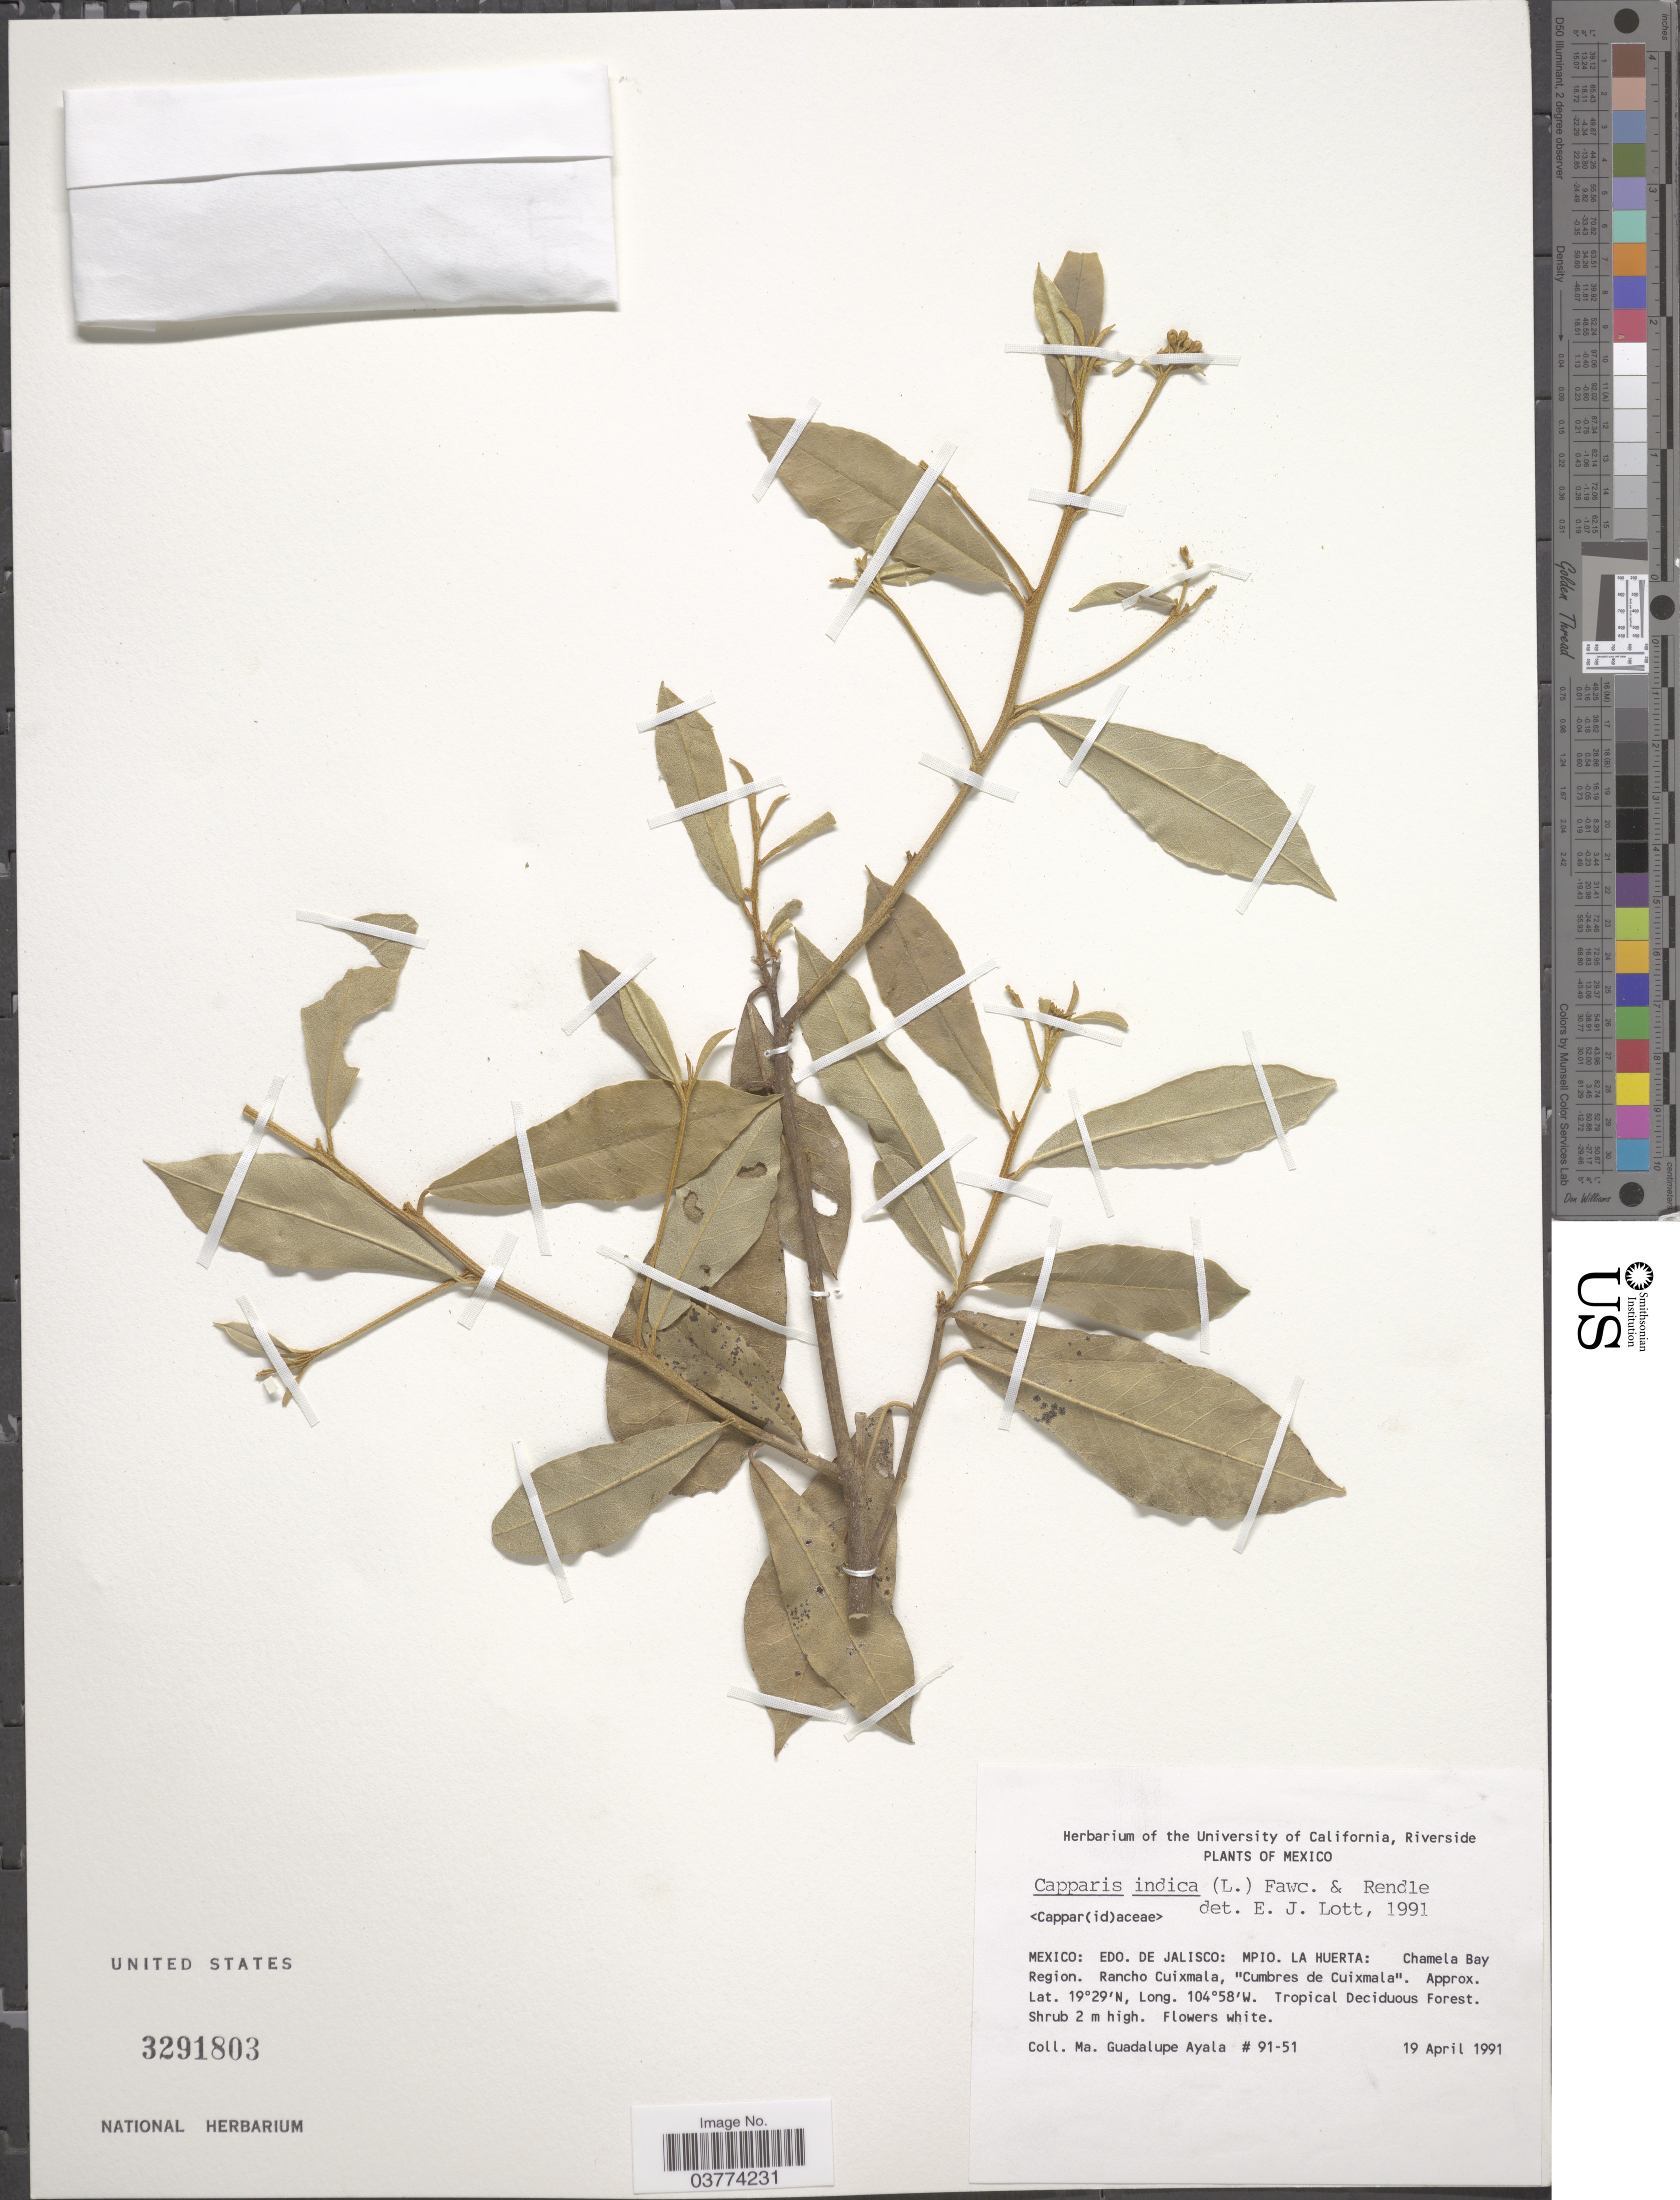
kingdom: Plantae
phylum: Tracheophyta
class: Magnoliopsida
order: Brassicales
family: Capparaceae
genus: Quadrella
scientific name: Quadrella indica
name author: (L.) Iltis & Cornejo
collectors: M. G. Ayala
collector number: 91-51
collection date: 1991-04-19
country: Mexico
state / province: Jalisco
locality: Edo. de Jalisco: Mpio. La Huerta: Chamela Bay Region. Rancho Cuixmala, 'Cumbres de Cuixmala'.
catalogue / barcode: US 3291803